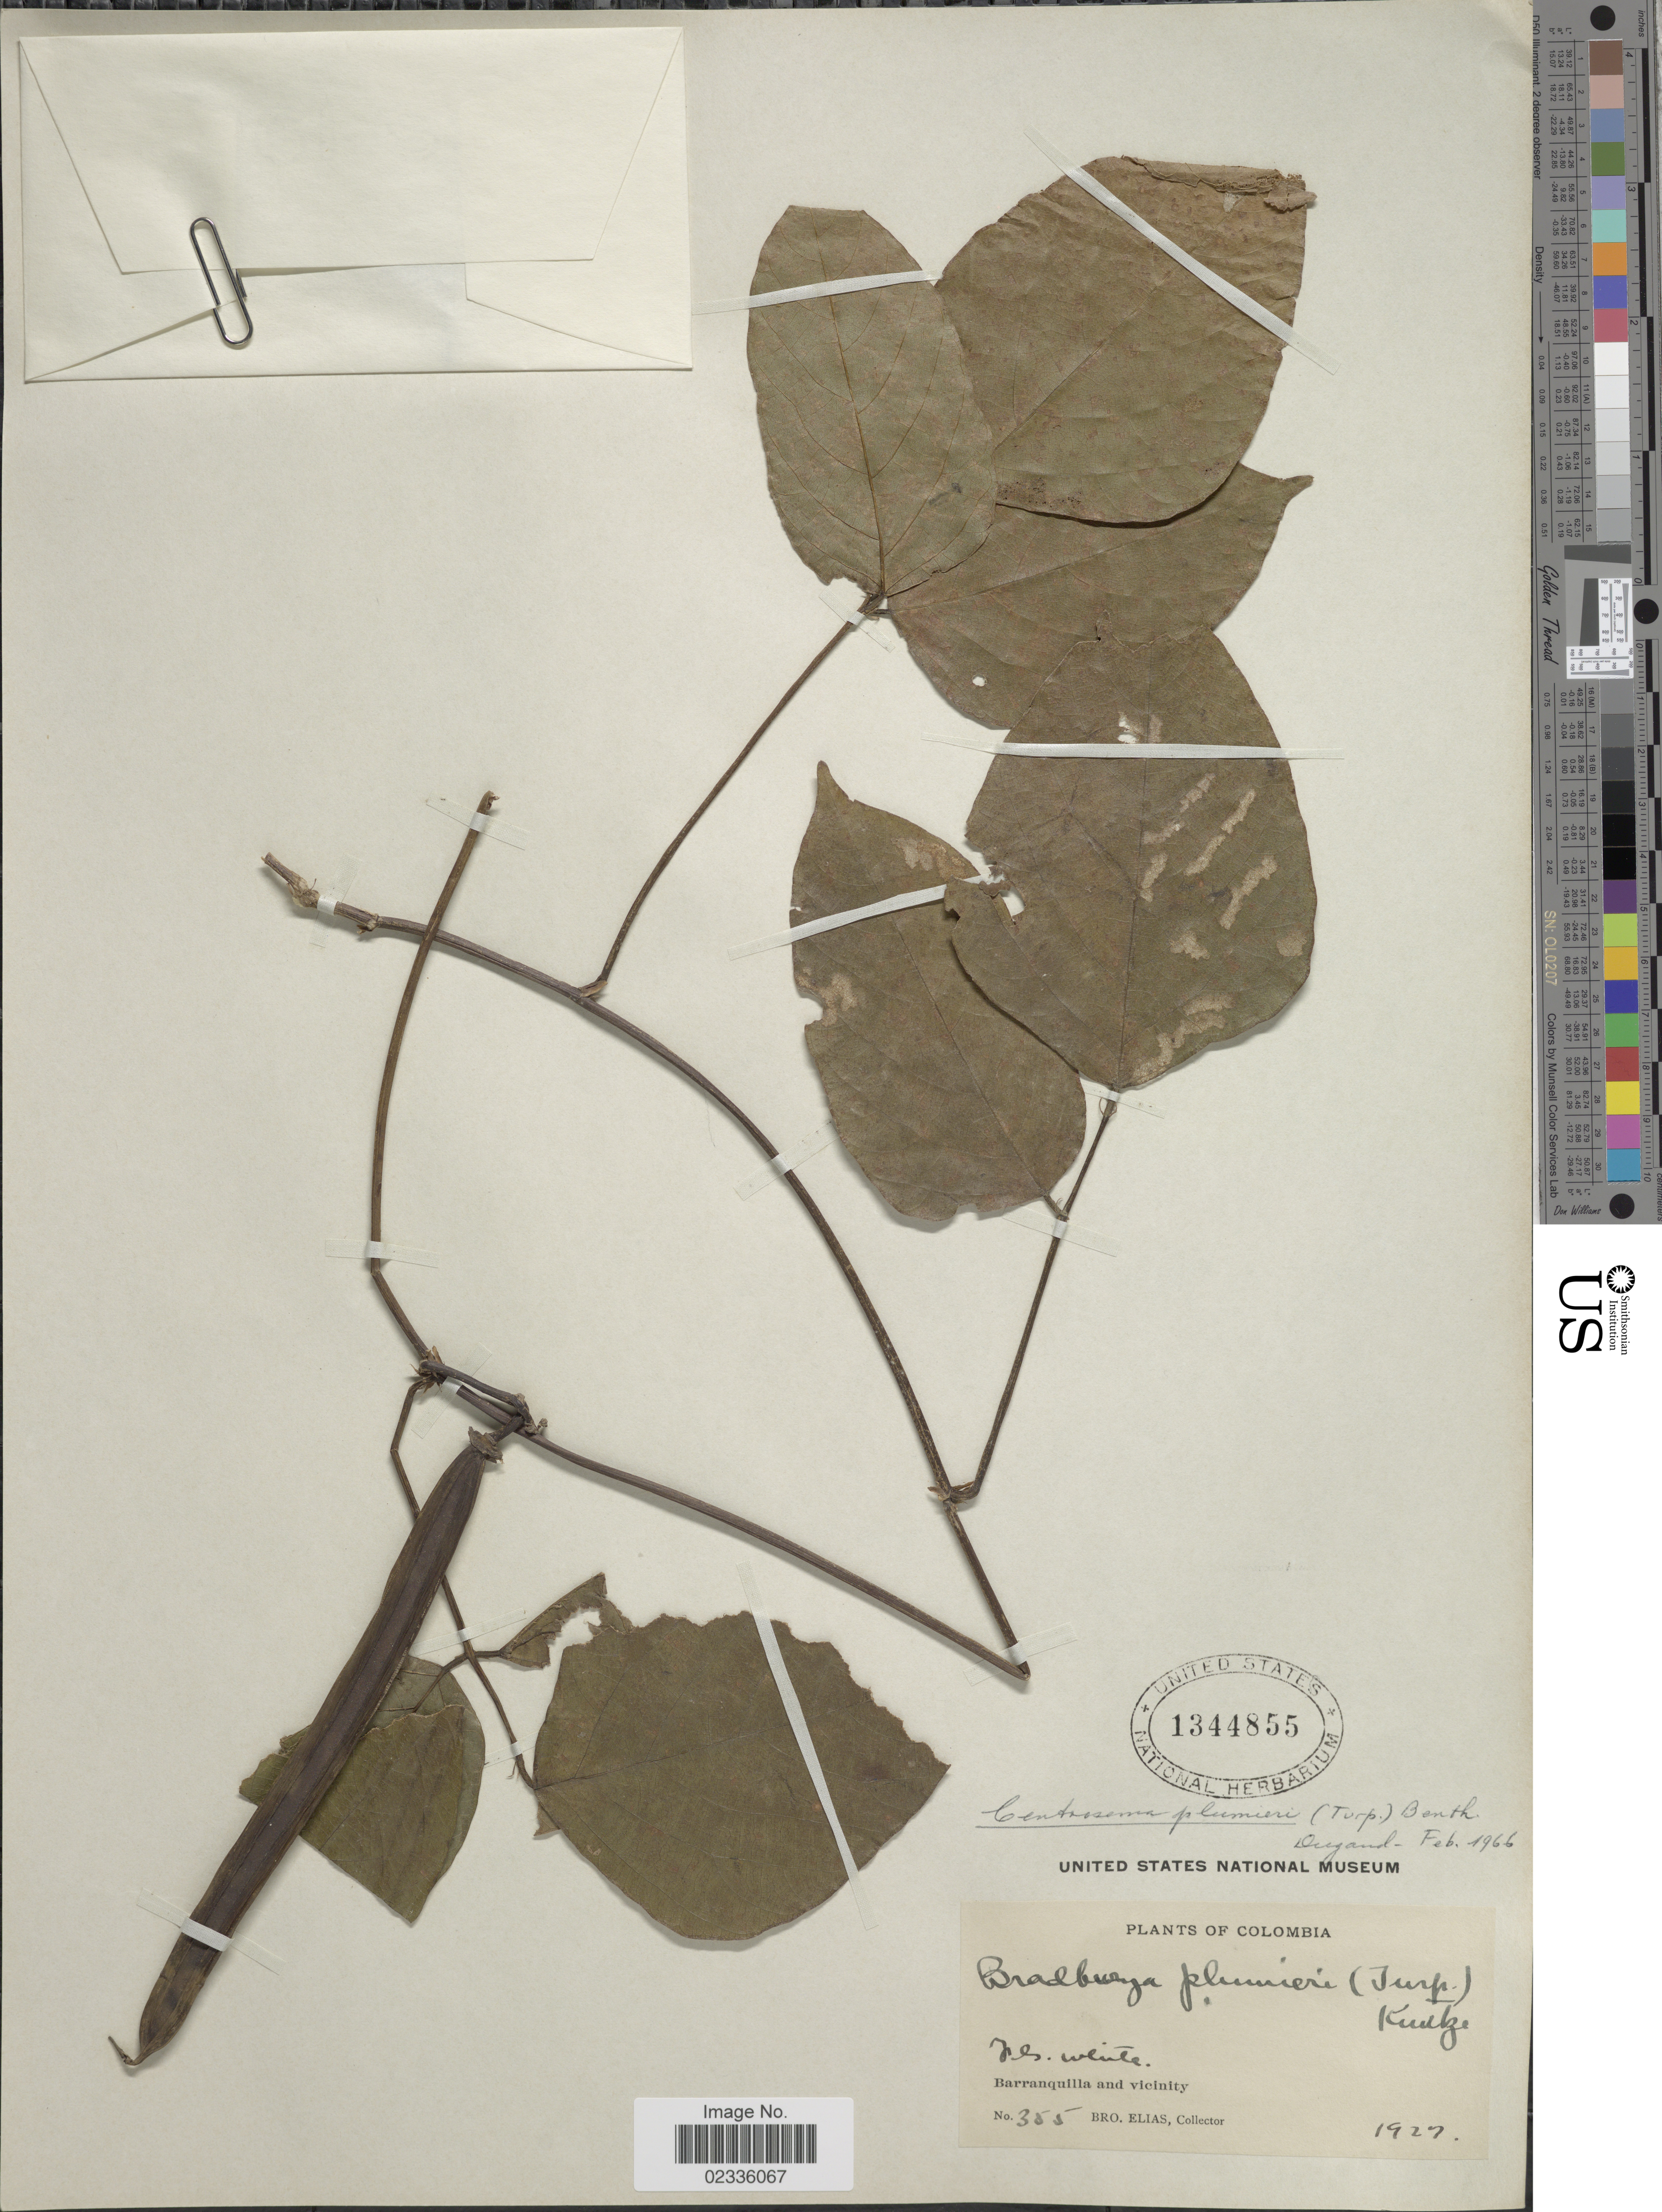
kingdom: Plantae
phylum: Tracheophyta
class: Magnoliopsida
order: Fabales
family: Fabaceae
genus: Centrosema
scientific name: Centrosema plumieri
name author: (Turpin ex Pers.) Benth.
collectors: Bro. Elias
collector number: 355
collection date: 1927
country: Colombia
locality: Barranquila and vicinity.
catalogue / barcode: US 1344855